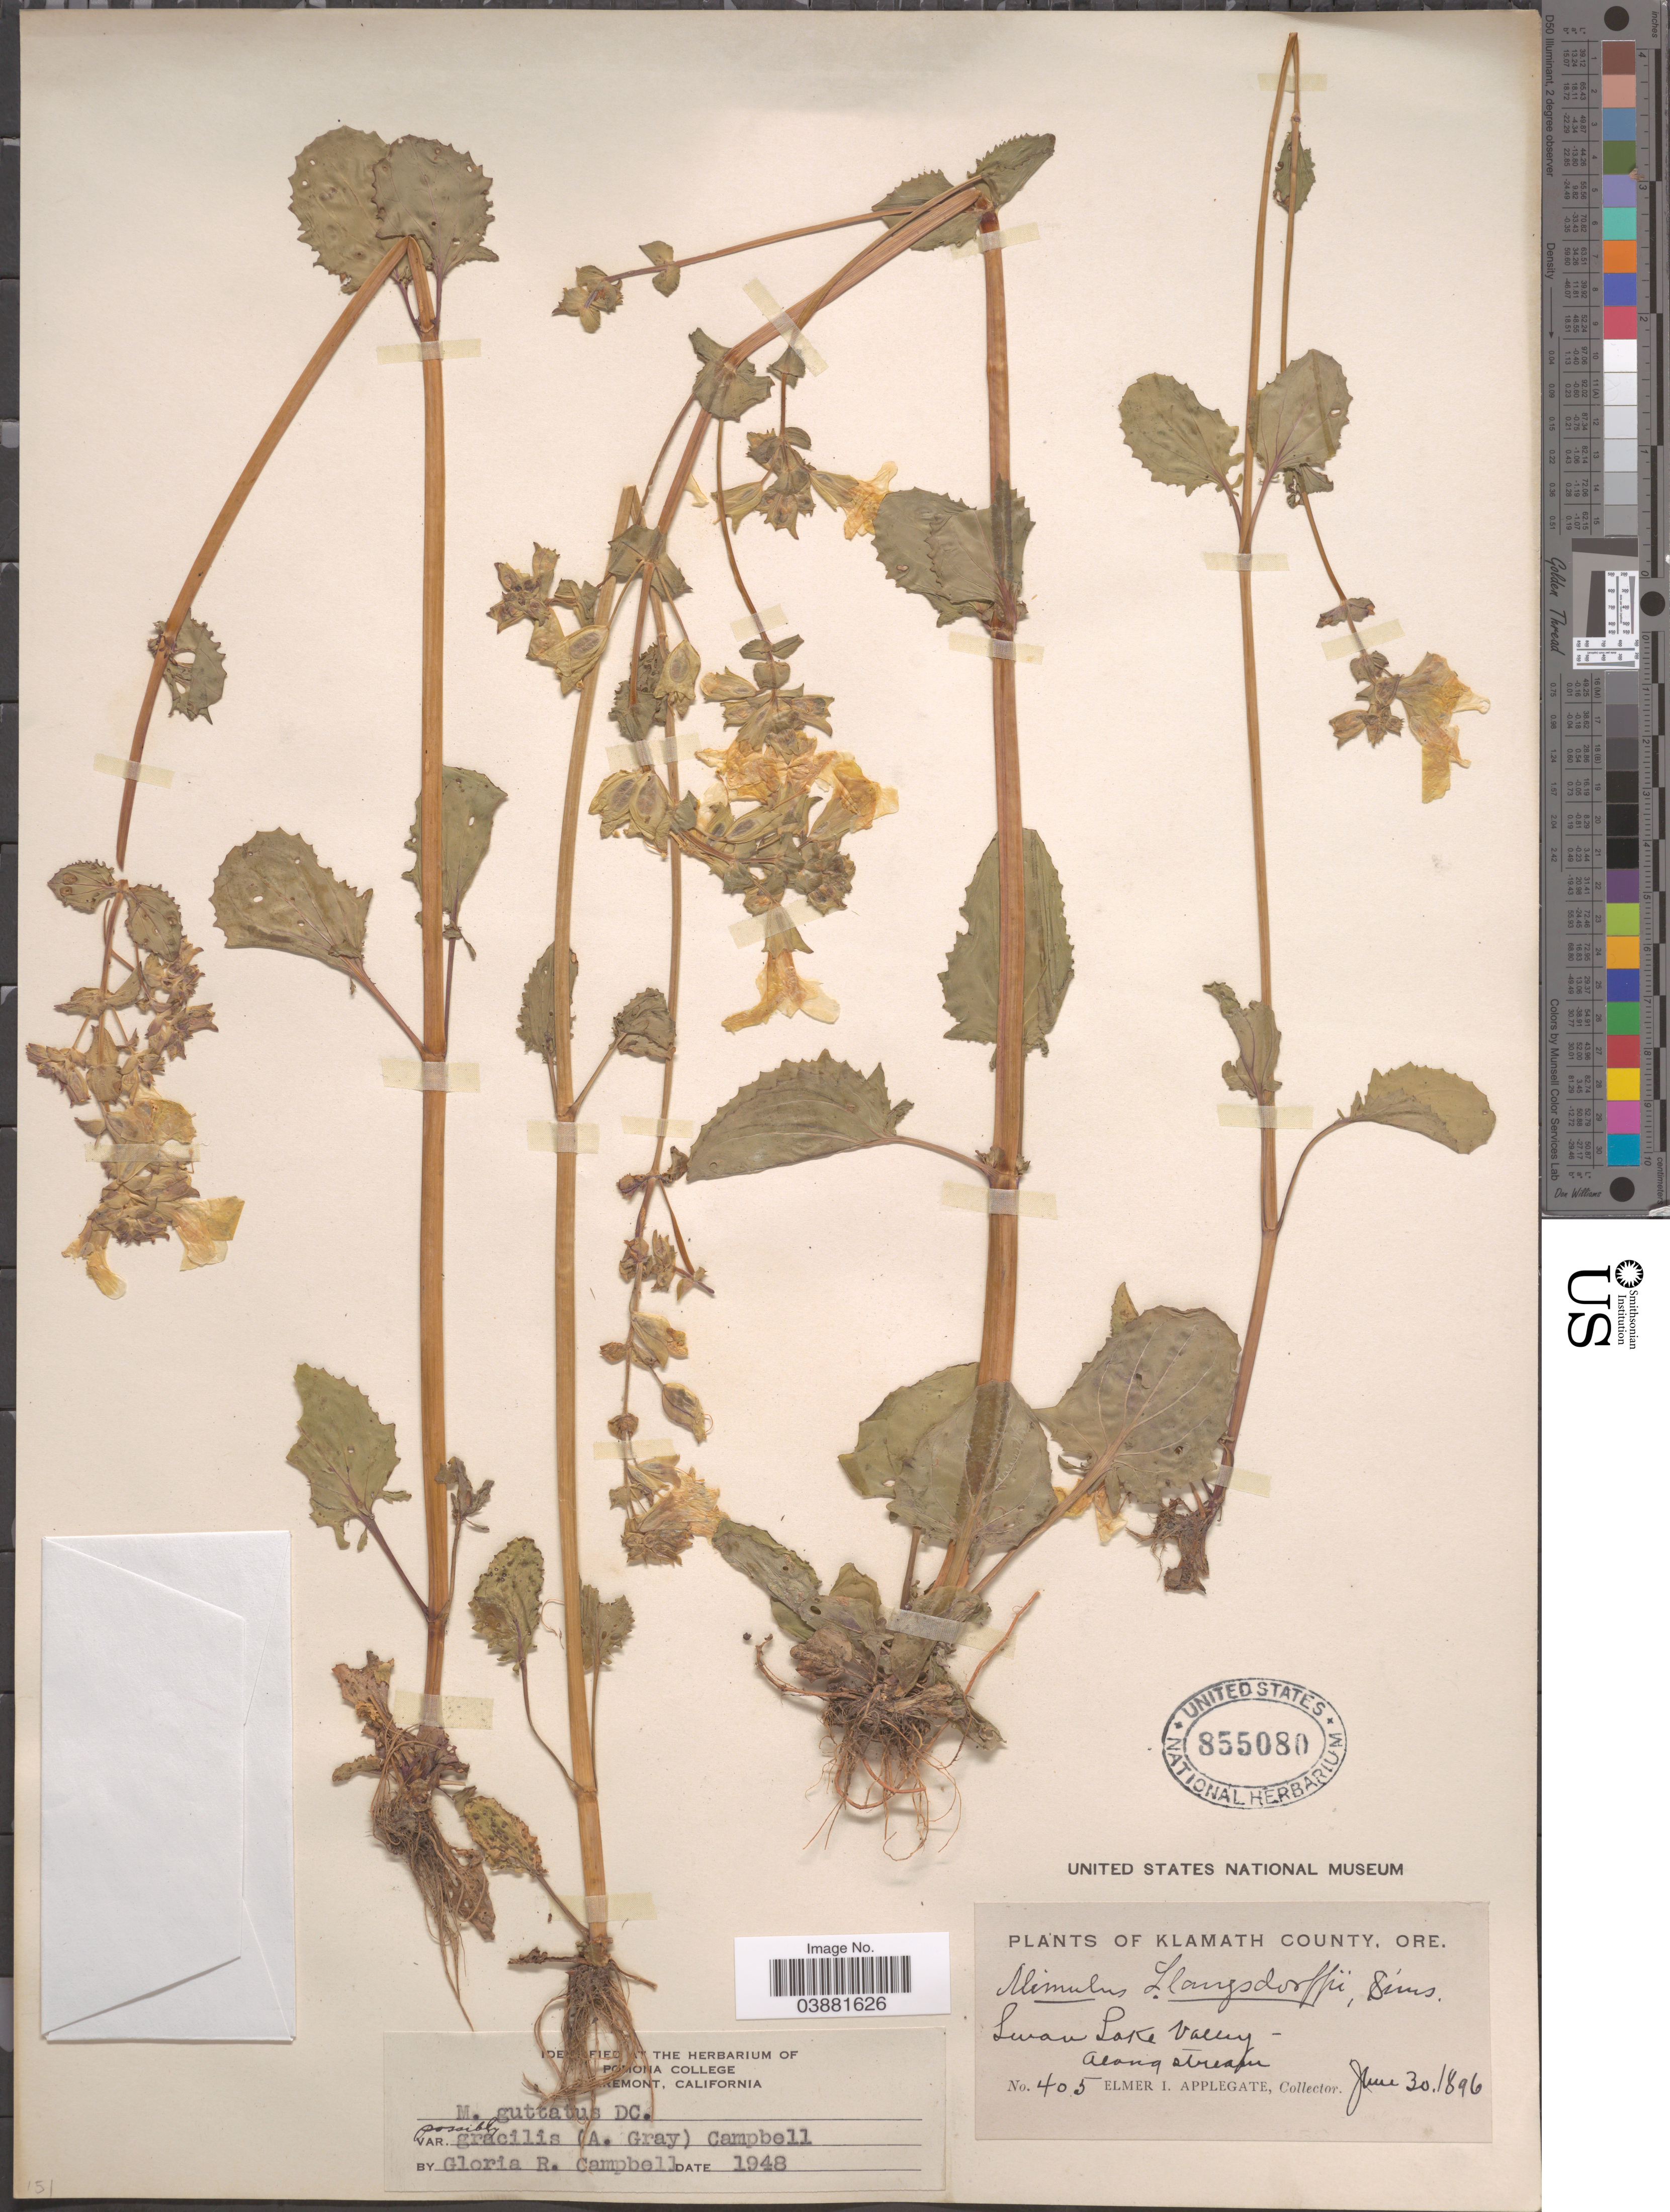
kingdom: Plantae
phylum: Tracheophyta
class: Magnoliopsida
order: Lamiales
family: Phrymaceae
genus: Mimulus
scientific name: Mimulus guttatus var. gracilis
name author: (A. Gray) G.R. Campb.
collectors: E. I. Applegate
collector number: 405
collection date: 1896-06-30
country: United States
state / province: Oregon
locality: Klamath County. Swan Lake Valley.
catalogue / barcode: US 855080